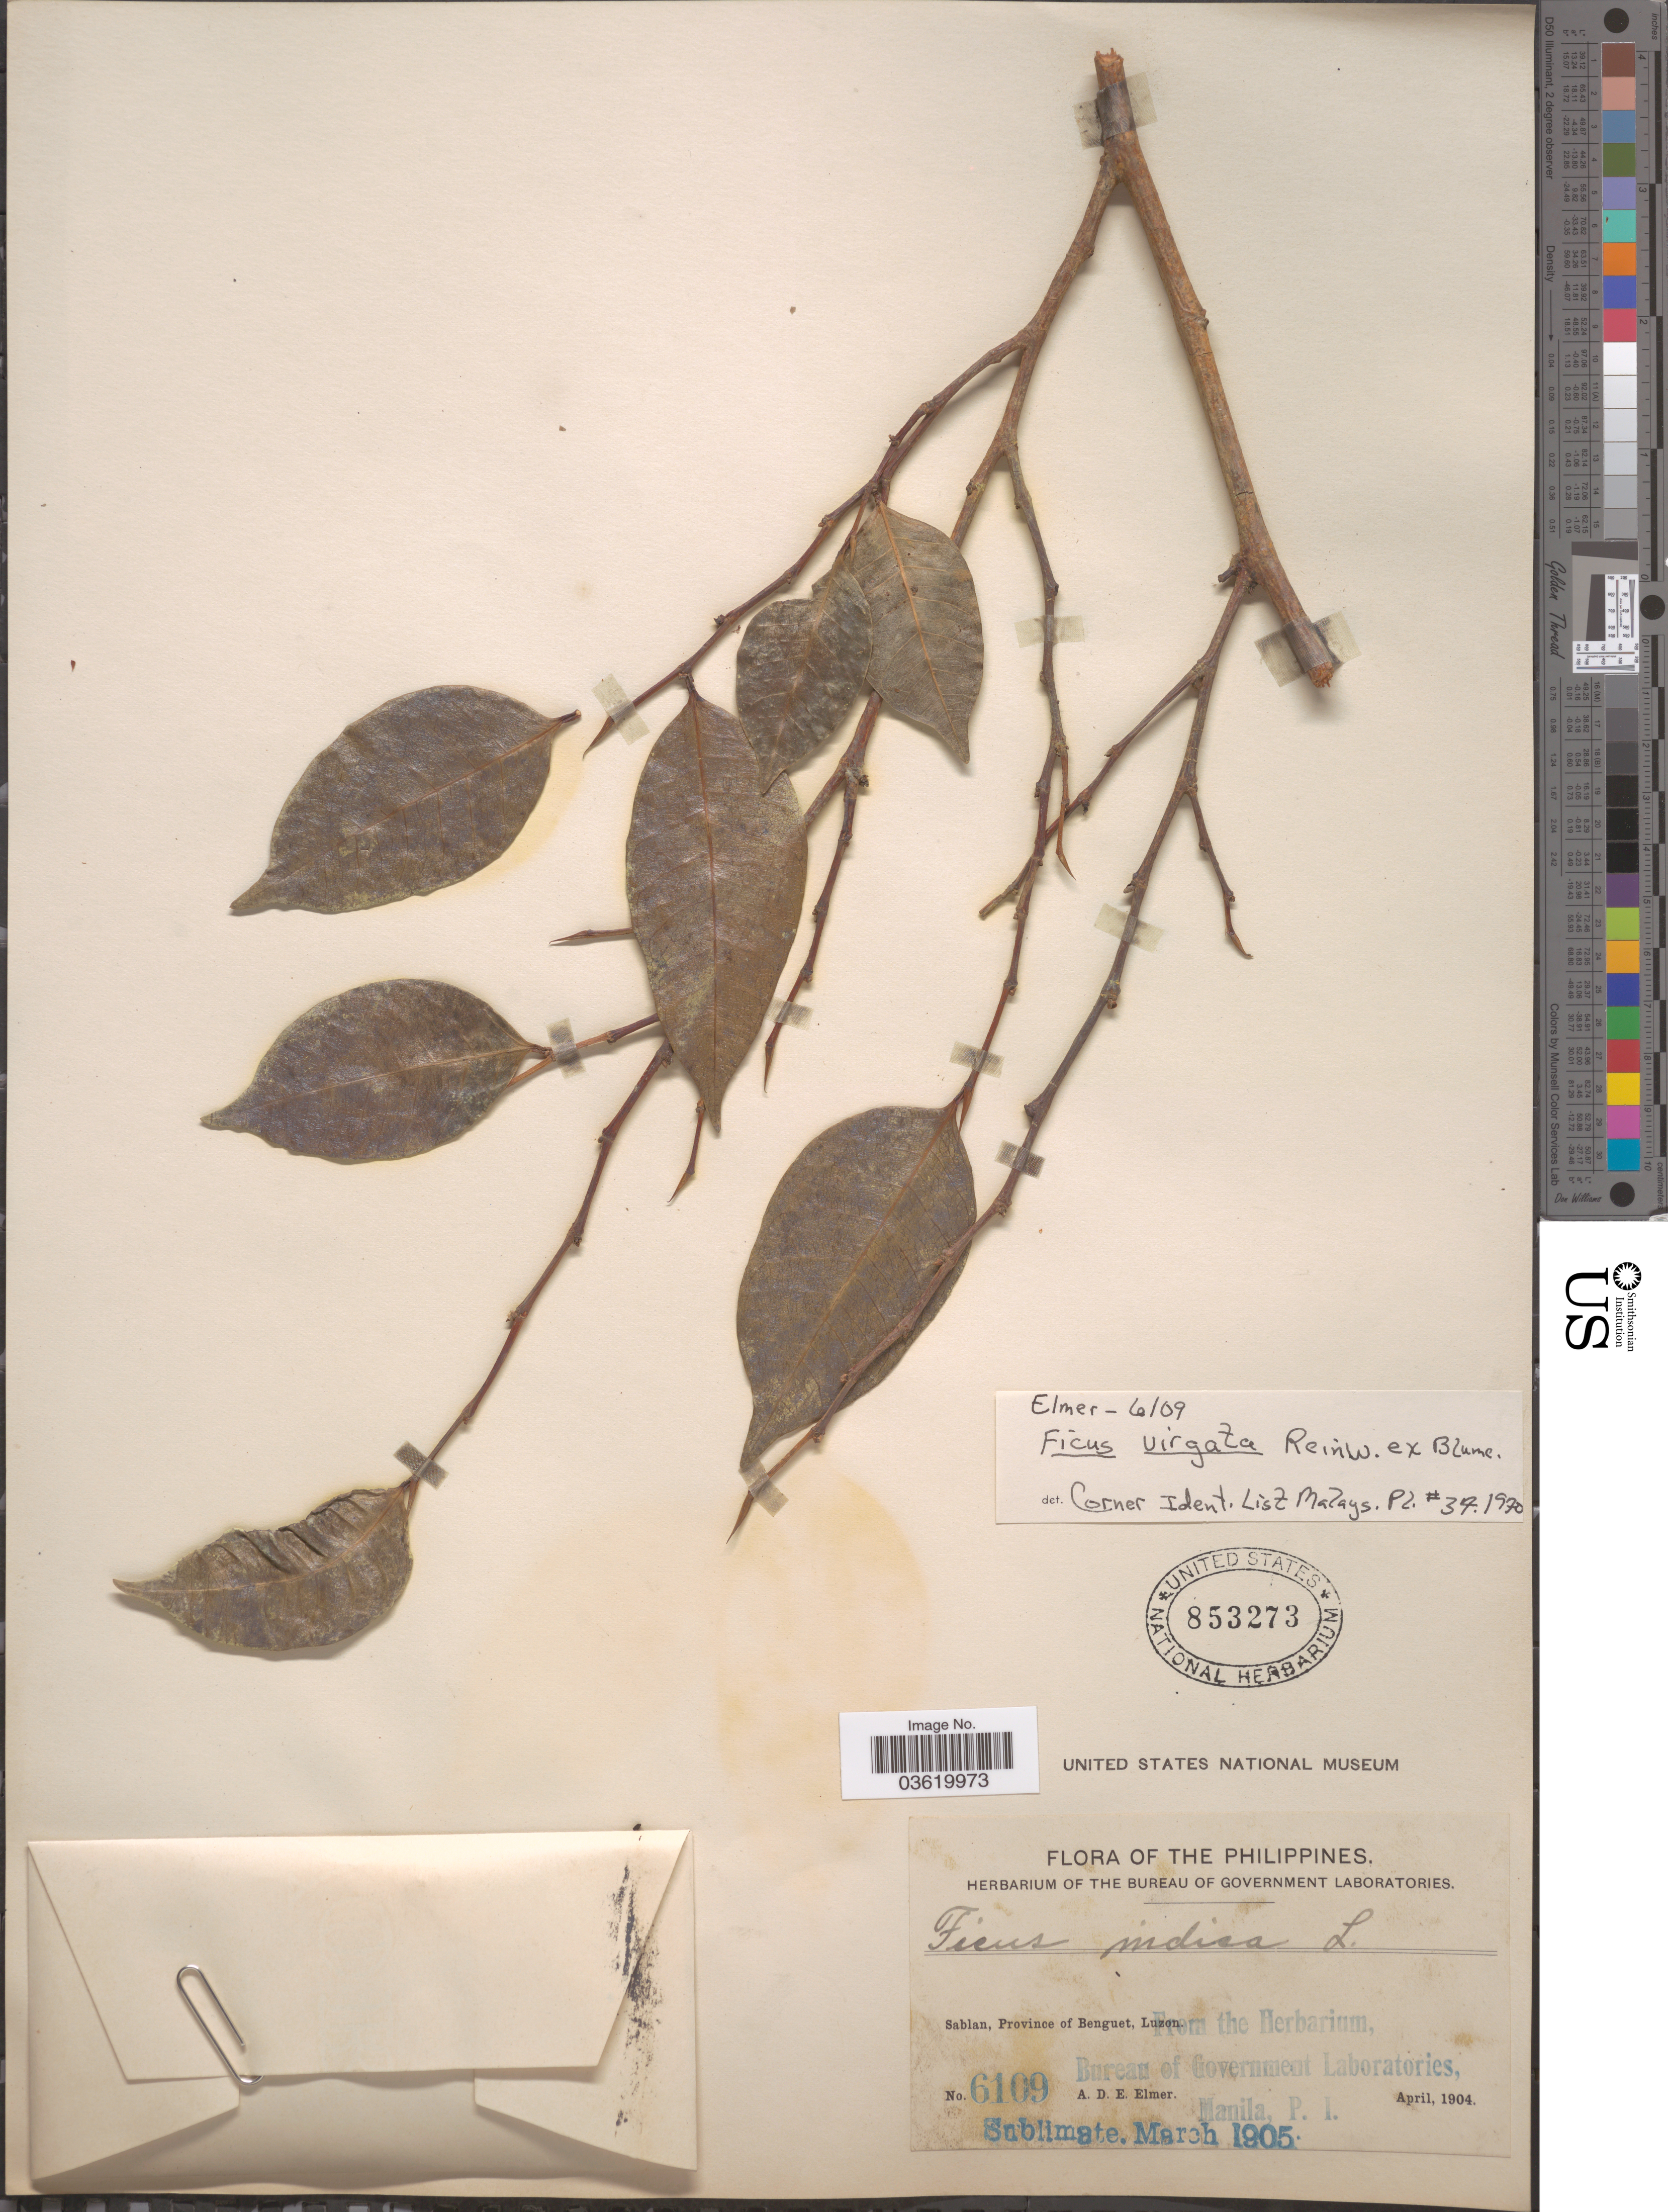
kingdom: Plantae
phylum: Tracheophyta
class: Magnoliopsida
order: Rosales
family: Moraceae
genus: Ficus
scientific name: Ficus virgata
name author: Reinw.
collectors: A. D. E. Elmer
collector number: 6109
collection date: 1904-04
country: Philippines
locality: Sablan, Province of Benguet., Luzon.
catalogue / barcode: US 853273